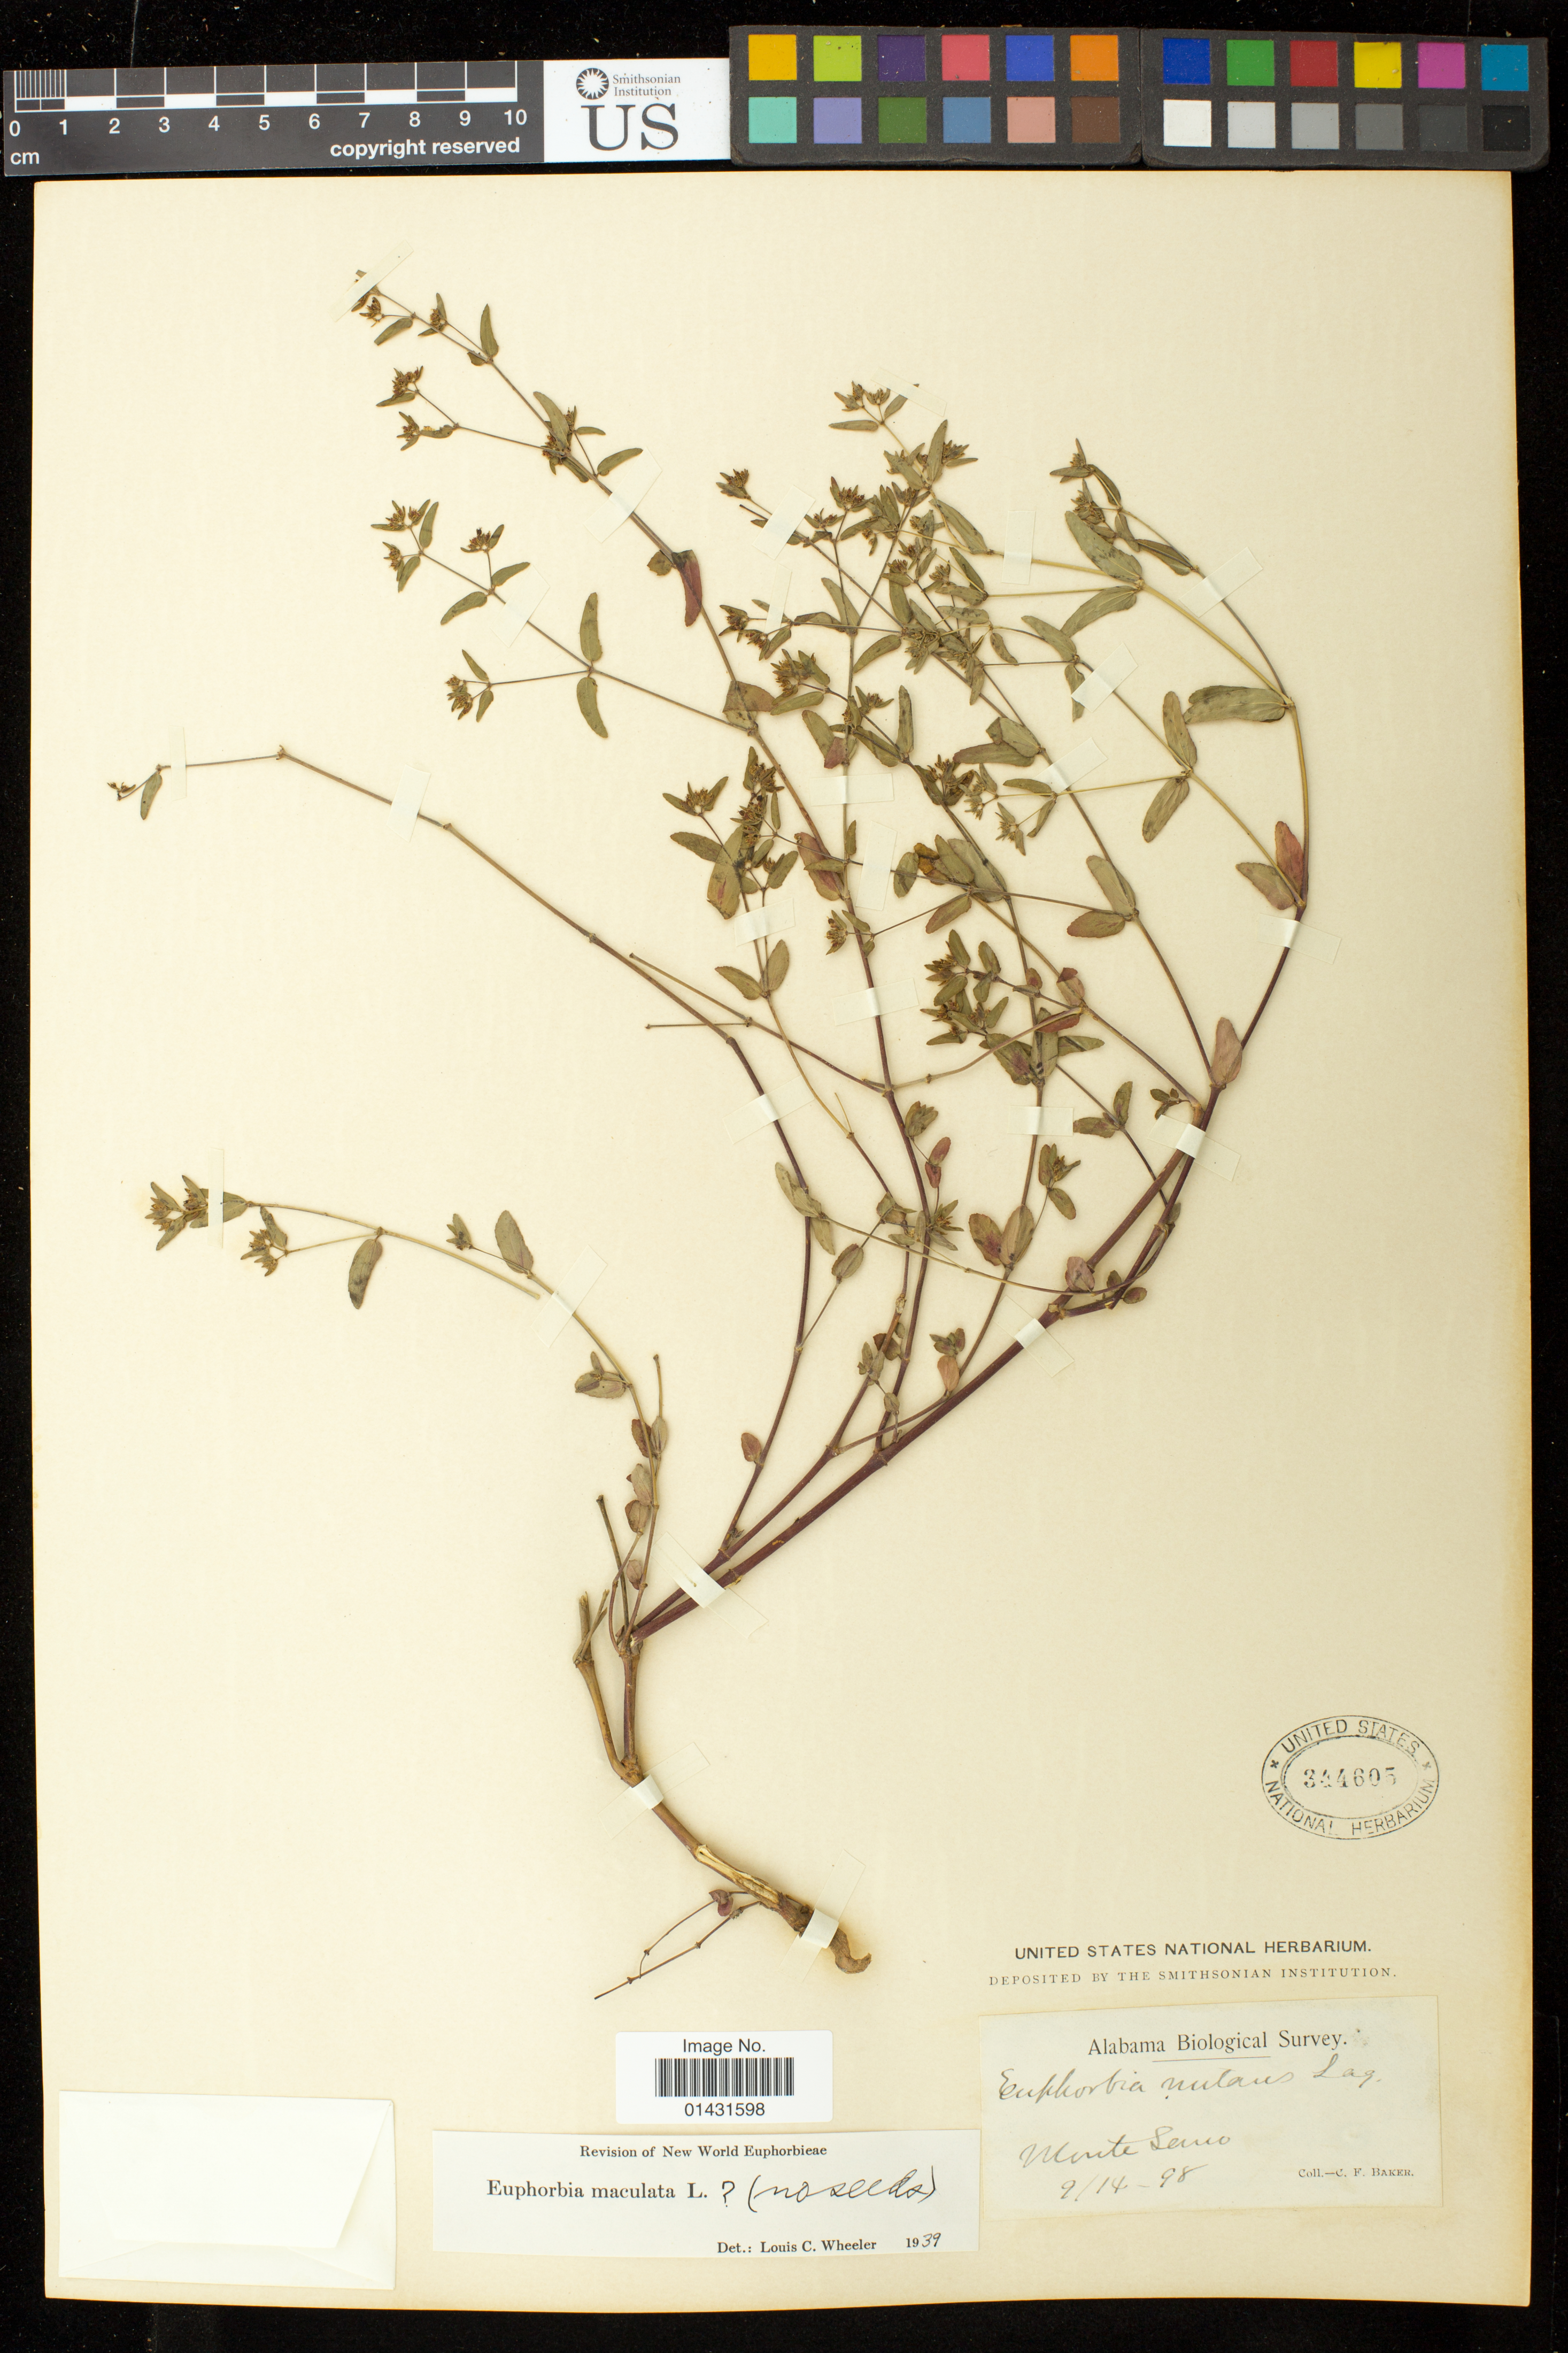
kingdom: Plantae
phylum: Tracheophyta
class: Magnoliopsida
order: Malpighiales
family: Euphorbiaceae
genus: Euphorbia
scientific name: Euphorbia hypericifolia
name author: L.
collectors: C. F. Baker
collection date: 1898-09-14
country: United States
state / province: Alabama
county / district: Madison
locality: Monte Sano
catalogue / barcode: US 344605